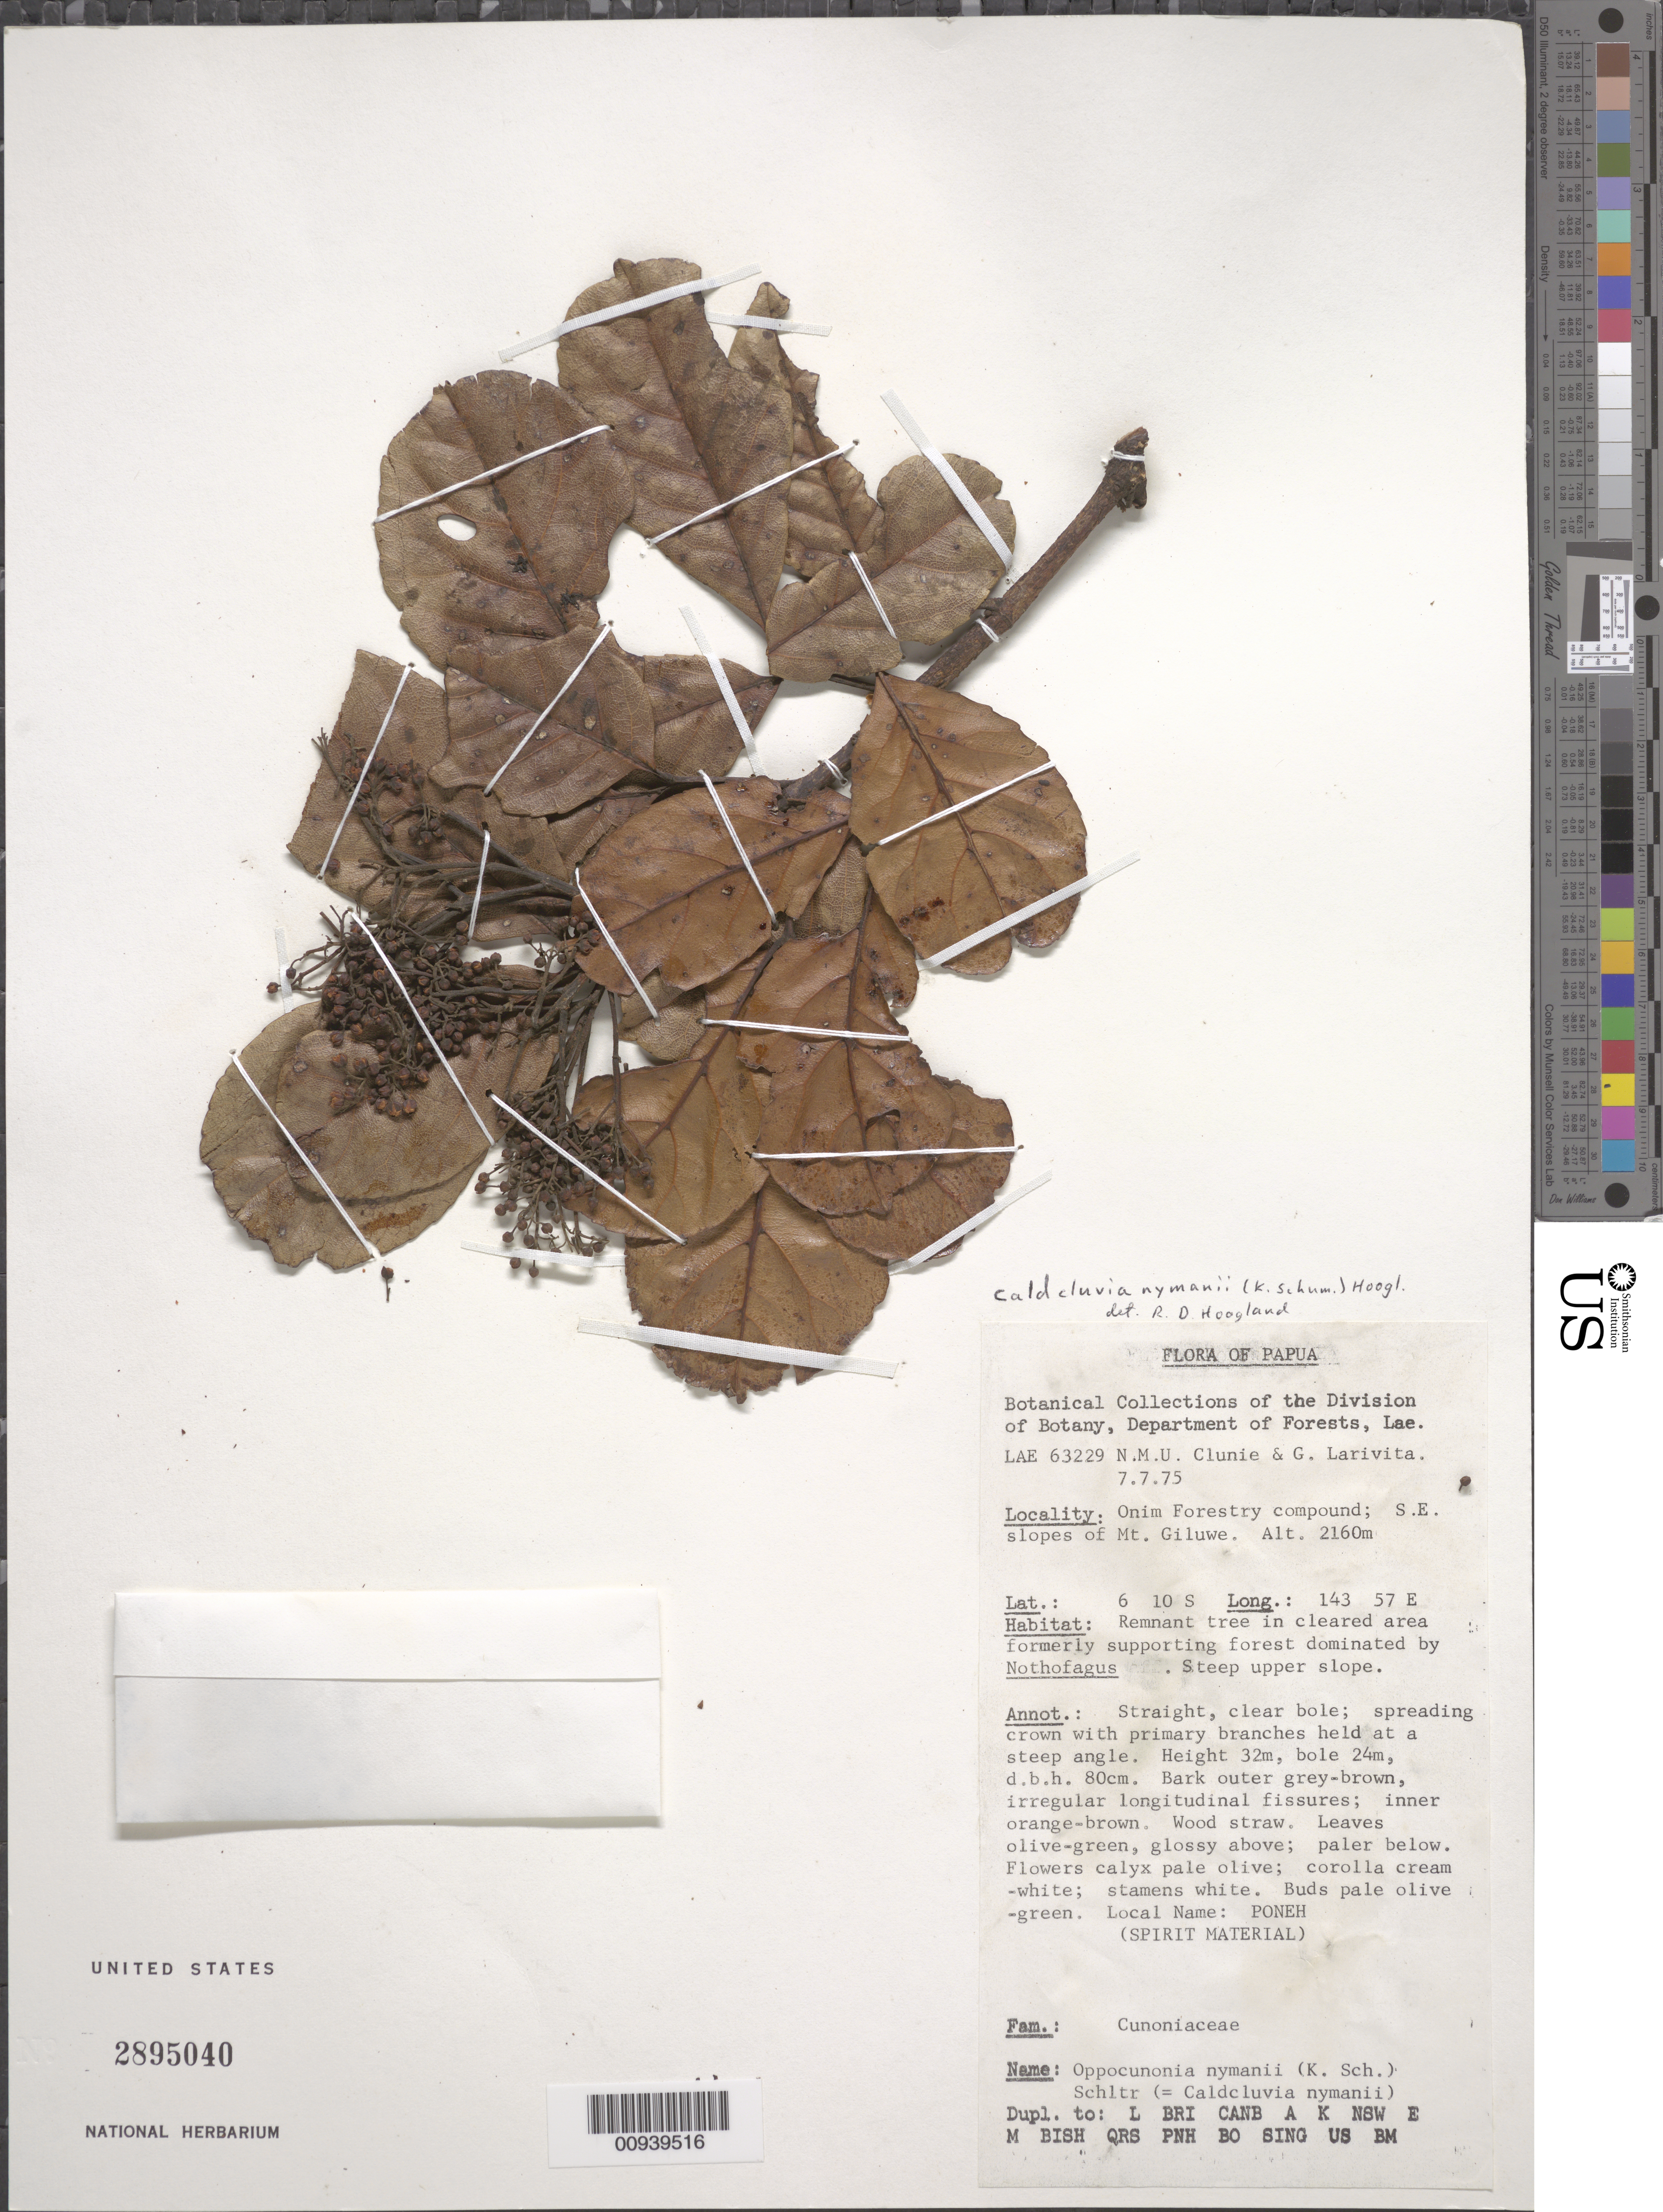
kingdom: Plantae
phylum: Tracheophyta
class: Magnoliopsida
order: Oxalidales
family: Cunoniaceae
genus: Opocunonia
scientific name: Opocunonia nymanii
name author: (K. Schum.) Schltr.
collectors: N.M.U. Clunie & G. Larivita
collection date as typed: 07 Jul 1975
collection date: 1975-07-07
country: Papua New Guinea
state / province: Southern Highlands / Western Highlands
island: New Guinea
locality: Onim Forestry compound; S.E. slopes of Mt. Giluwe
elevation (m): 2160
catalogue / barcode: US 2895040